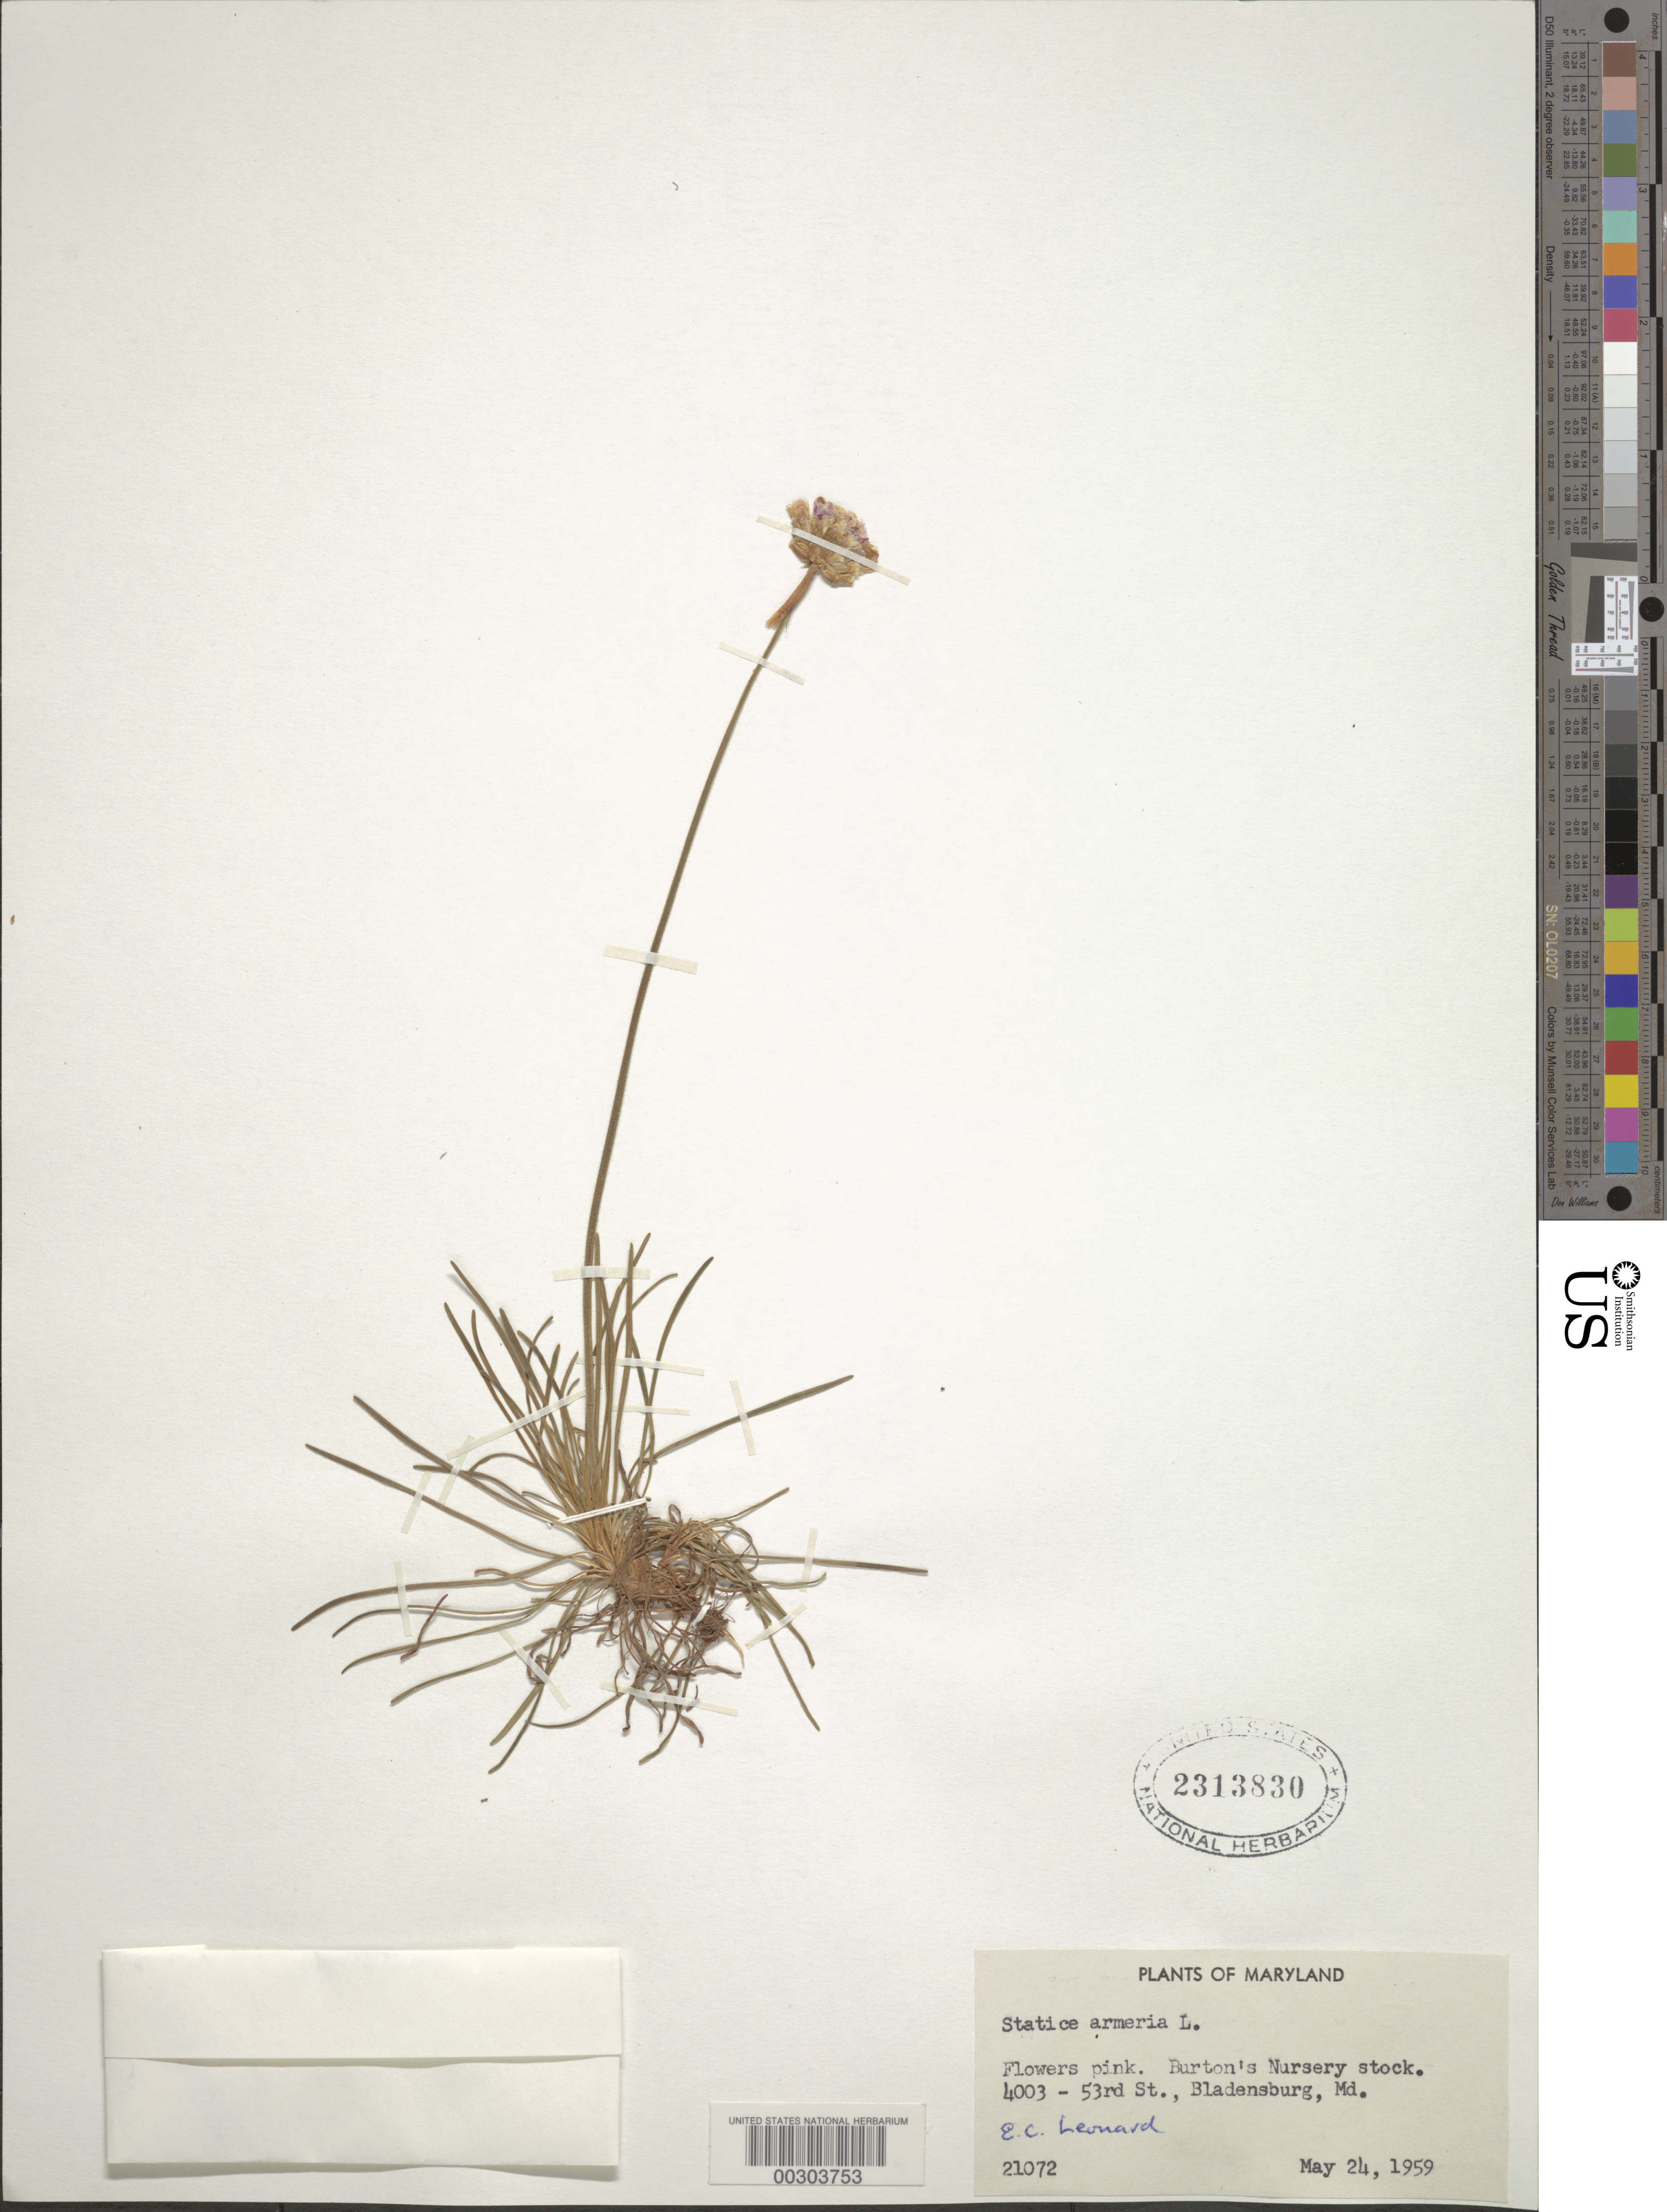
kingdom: Plantae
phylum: Tracheophyta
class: Magnoliopsida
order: Caryophyllales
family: Plumbaginaceae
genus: Armeria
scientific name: Armeria maritima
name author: (Mill.) Willd.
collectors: E. C. Leonard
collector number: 21072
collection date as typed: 24 May 1959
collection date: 1959-05-24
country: United States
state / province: Maryland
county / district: Prince George's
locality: Bladensburg, 4003 53rd St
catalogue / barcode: US 2313830